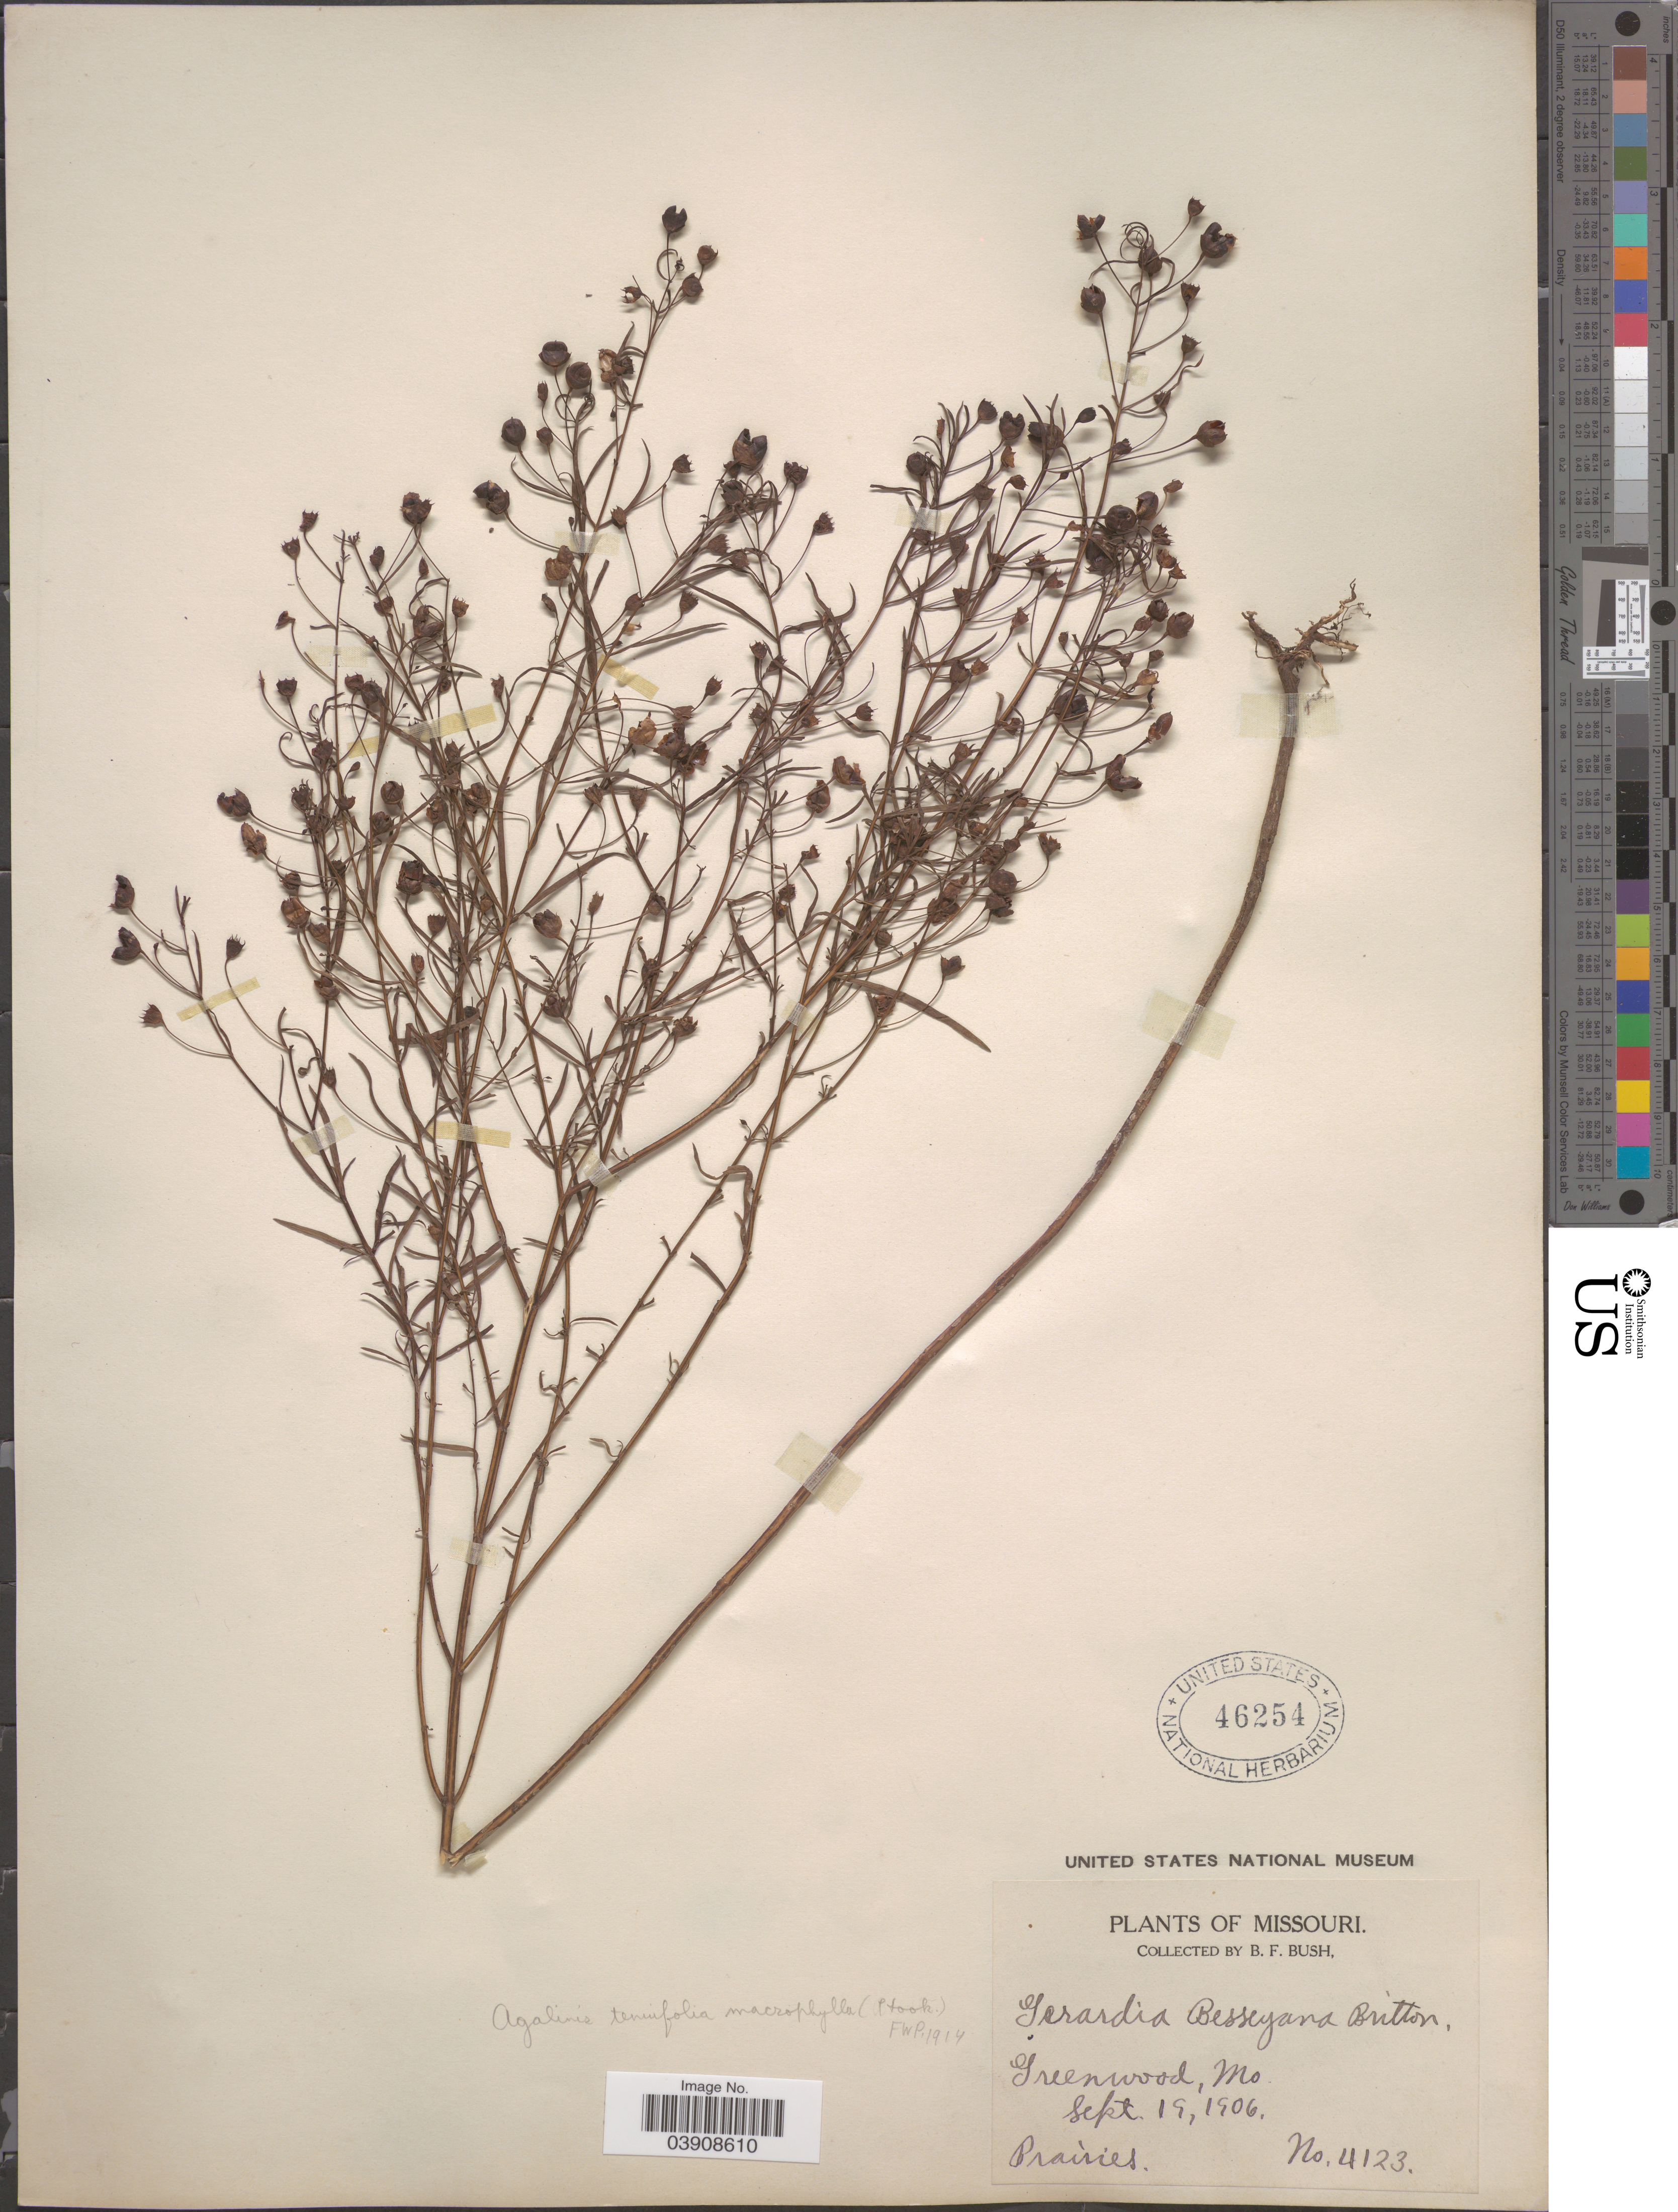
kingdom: Plantae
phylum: Tracheophyta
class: Magnoliopsida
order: Lamiales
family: Orobanchaceae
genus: Agalinis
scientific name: Agalinis tenuifolia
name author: (Vahl) Raf.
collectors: B. F. Bush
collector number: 4123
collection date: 1906-09-19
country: United States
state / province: Missouri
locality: Greenwood.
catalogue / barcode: US 46254